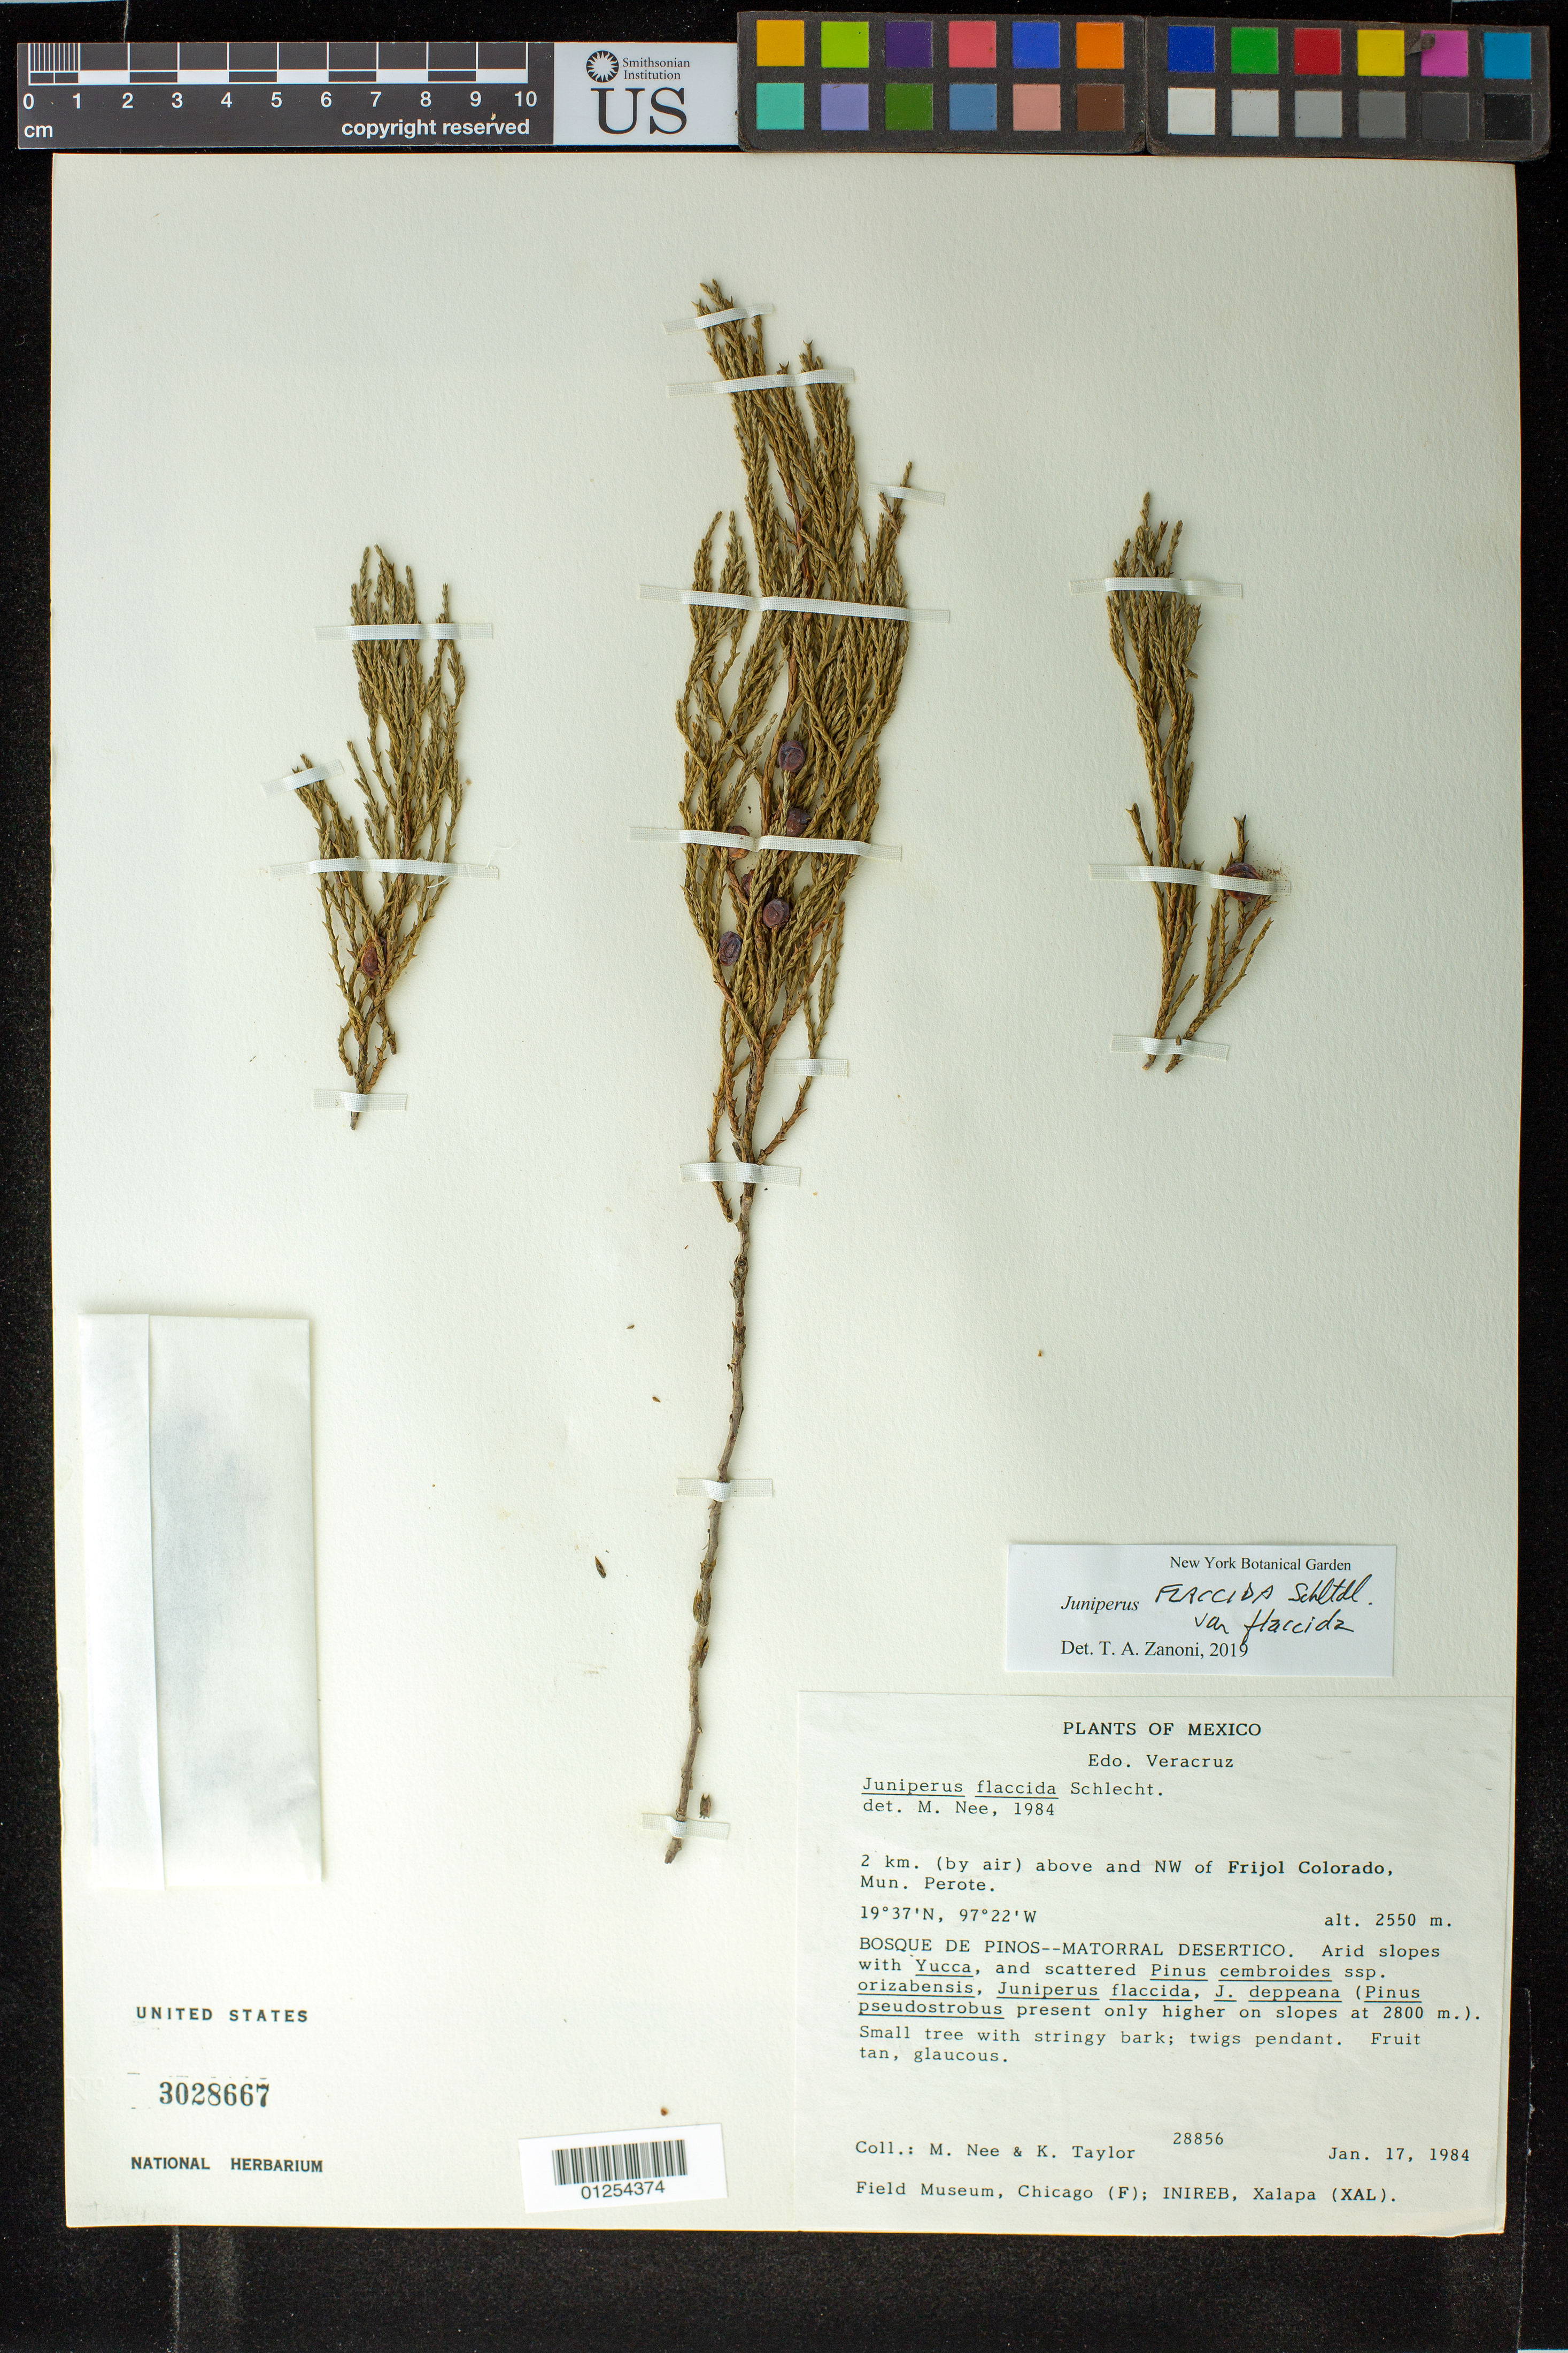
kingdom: Plantae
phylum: Tracheophyta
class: Pinopsida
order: Pinales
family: Cupressaceae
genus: Juniperus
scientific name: Juniperus flaccida var. flaccida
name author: Schltdl.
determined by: Zanoni, T. A., (NY), New York Botanical Garden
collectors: M. Nee & K. Taylor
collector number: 28856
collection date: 1984-01-17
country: Mexico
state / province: Veracruz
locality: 2 km. (by air) above and NW of Frijol Colorado, Mun. Perote.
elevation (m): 2550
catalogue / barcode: US 3028667